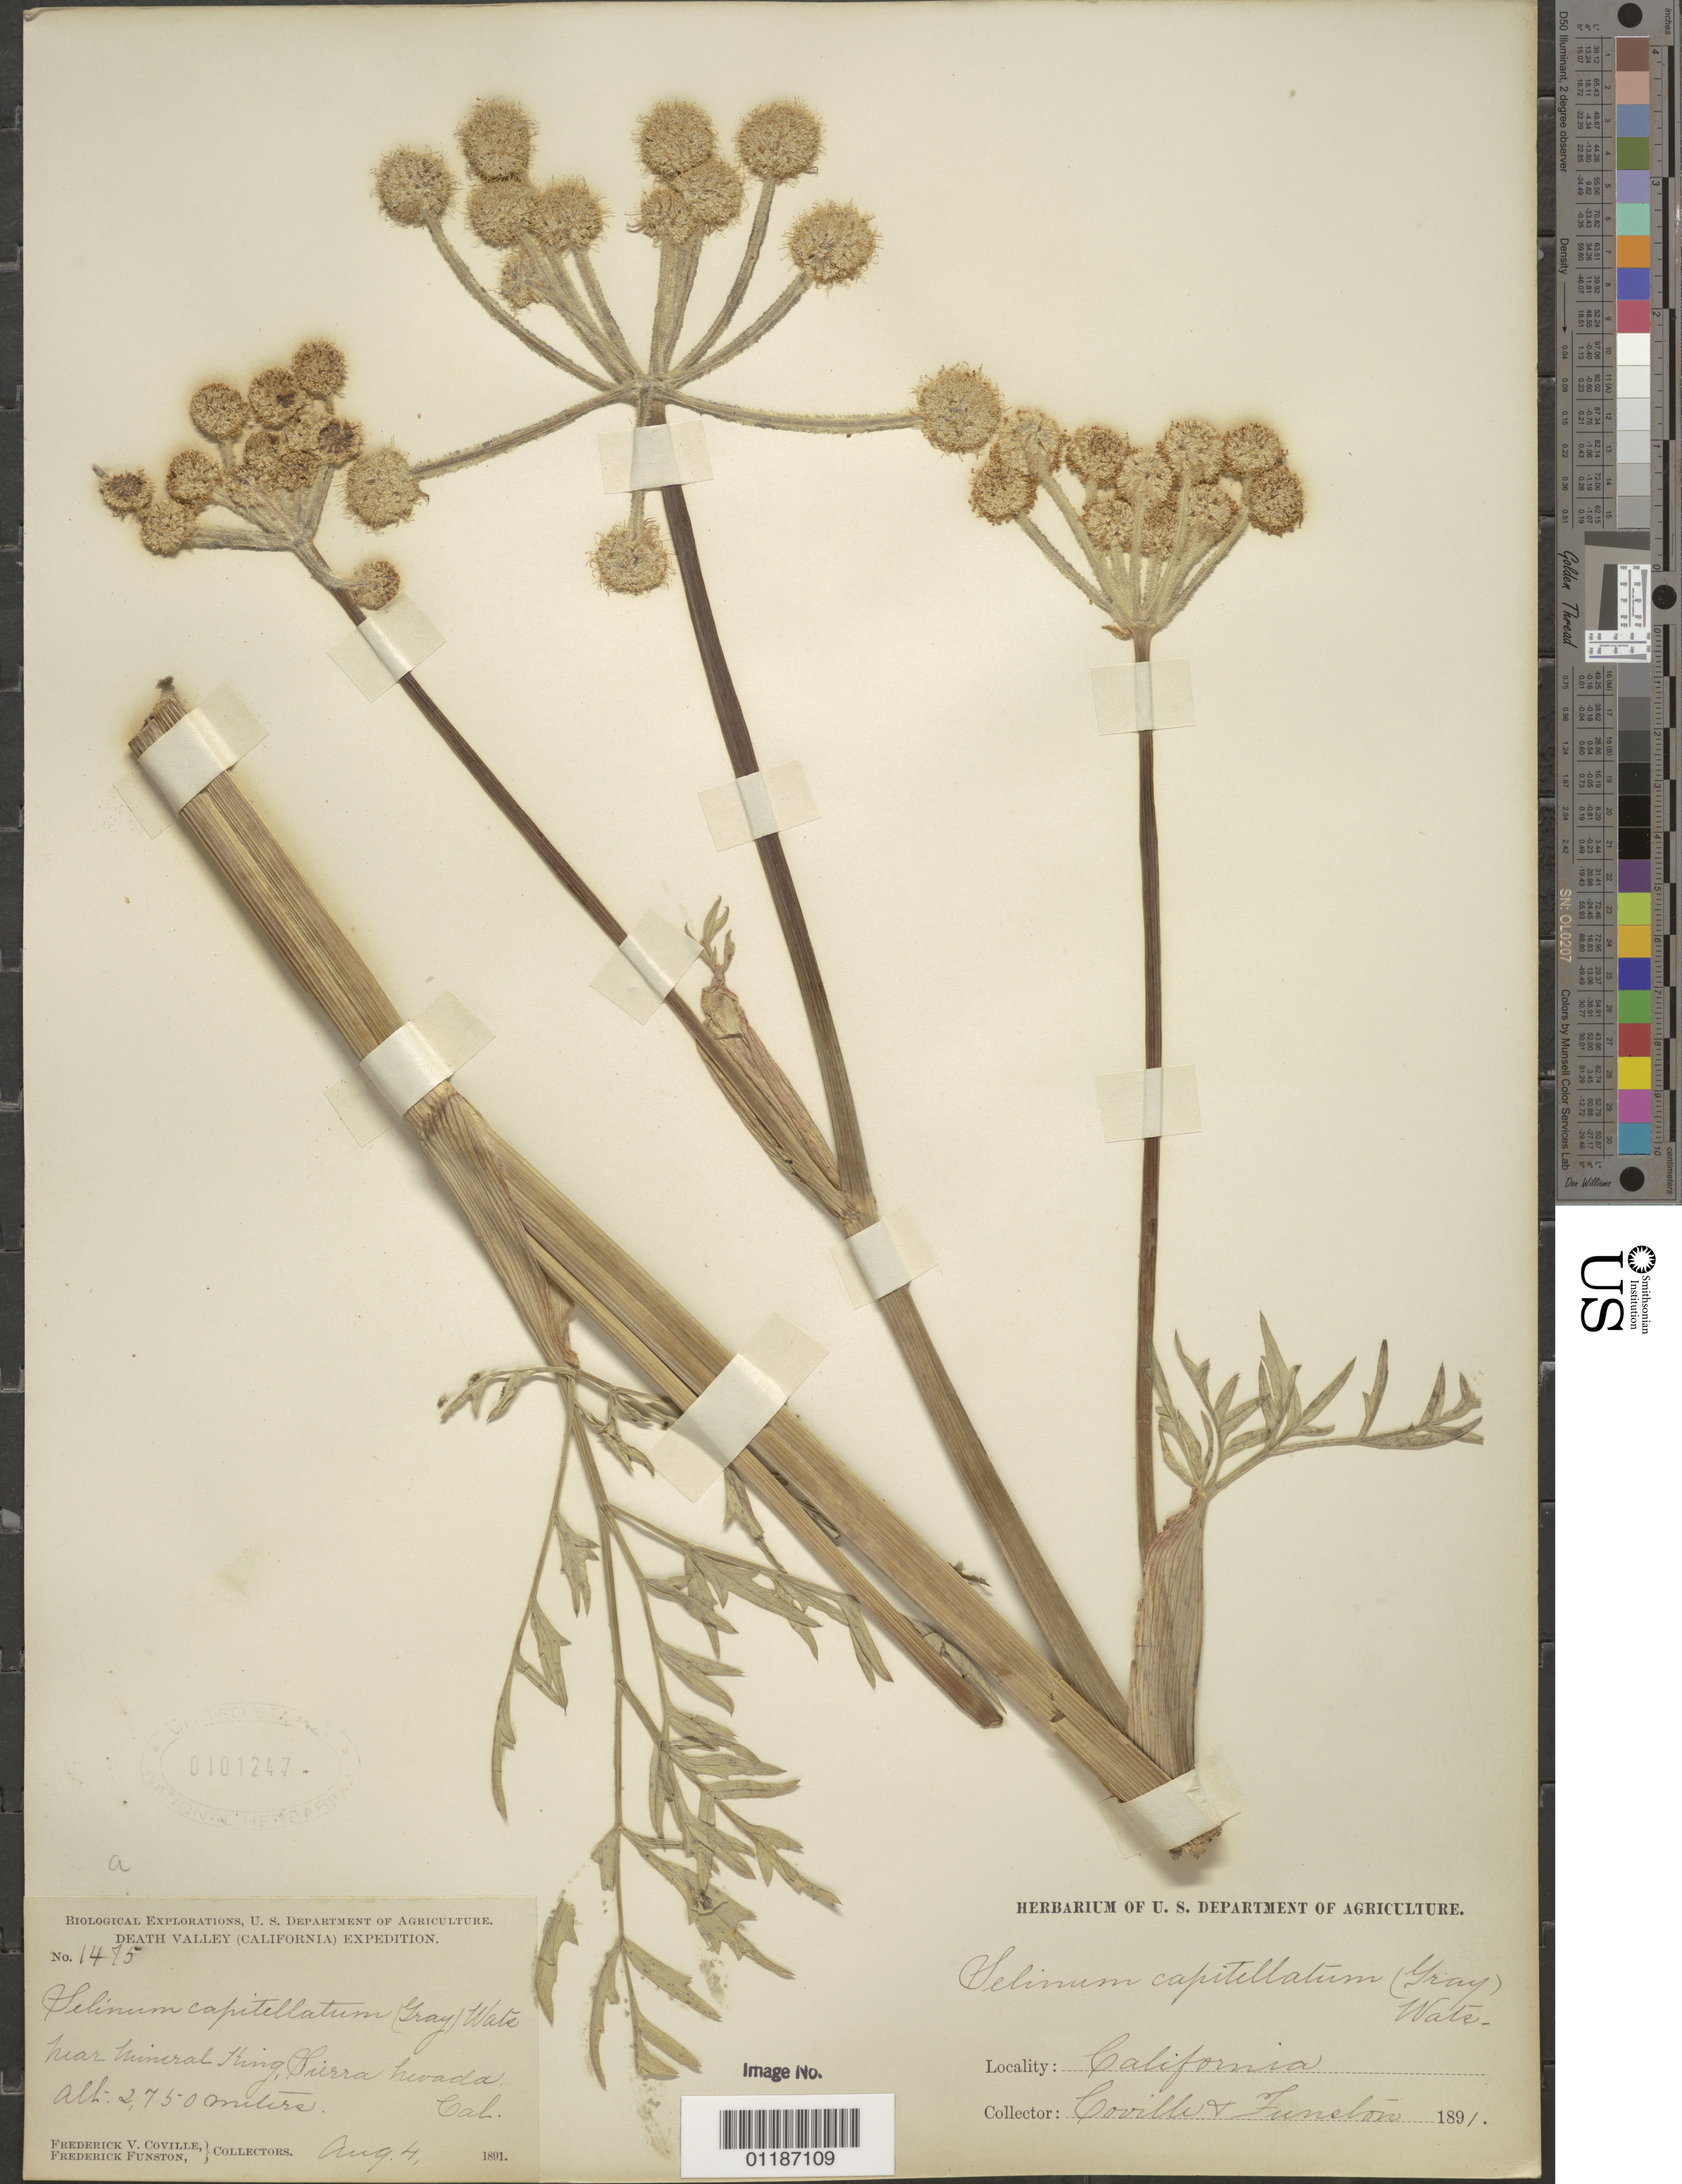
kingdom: Plantae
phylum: Tracheophyta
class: Magnoliopsida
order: Apiales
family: Apiaceae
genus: Sphenosciadium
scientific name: Sphenosciadium capitellatum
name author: A. Gray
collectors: F. V. Coville & F. Funston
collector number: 1475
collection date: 1891-08-04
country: United States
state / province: California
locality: Near Mineral King, Sierra Nevada.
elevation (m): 2750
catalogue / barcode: US 101247